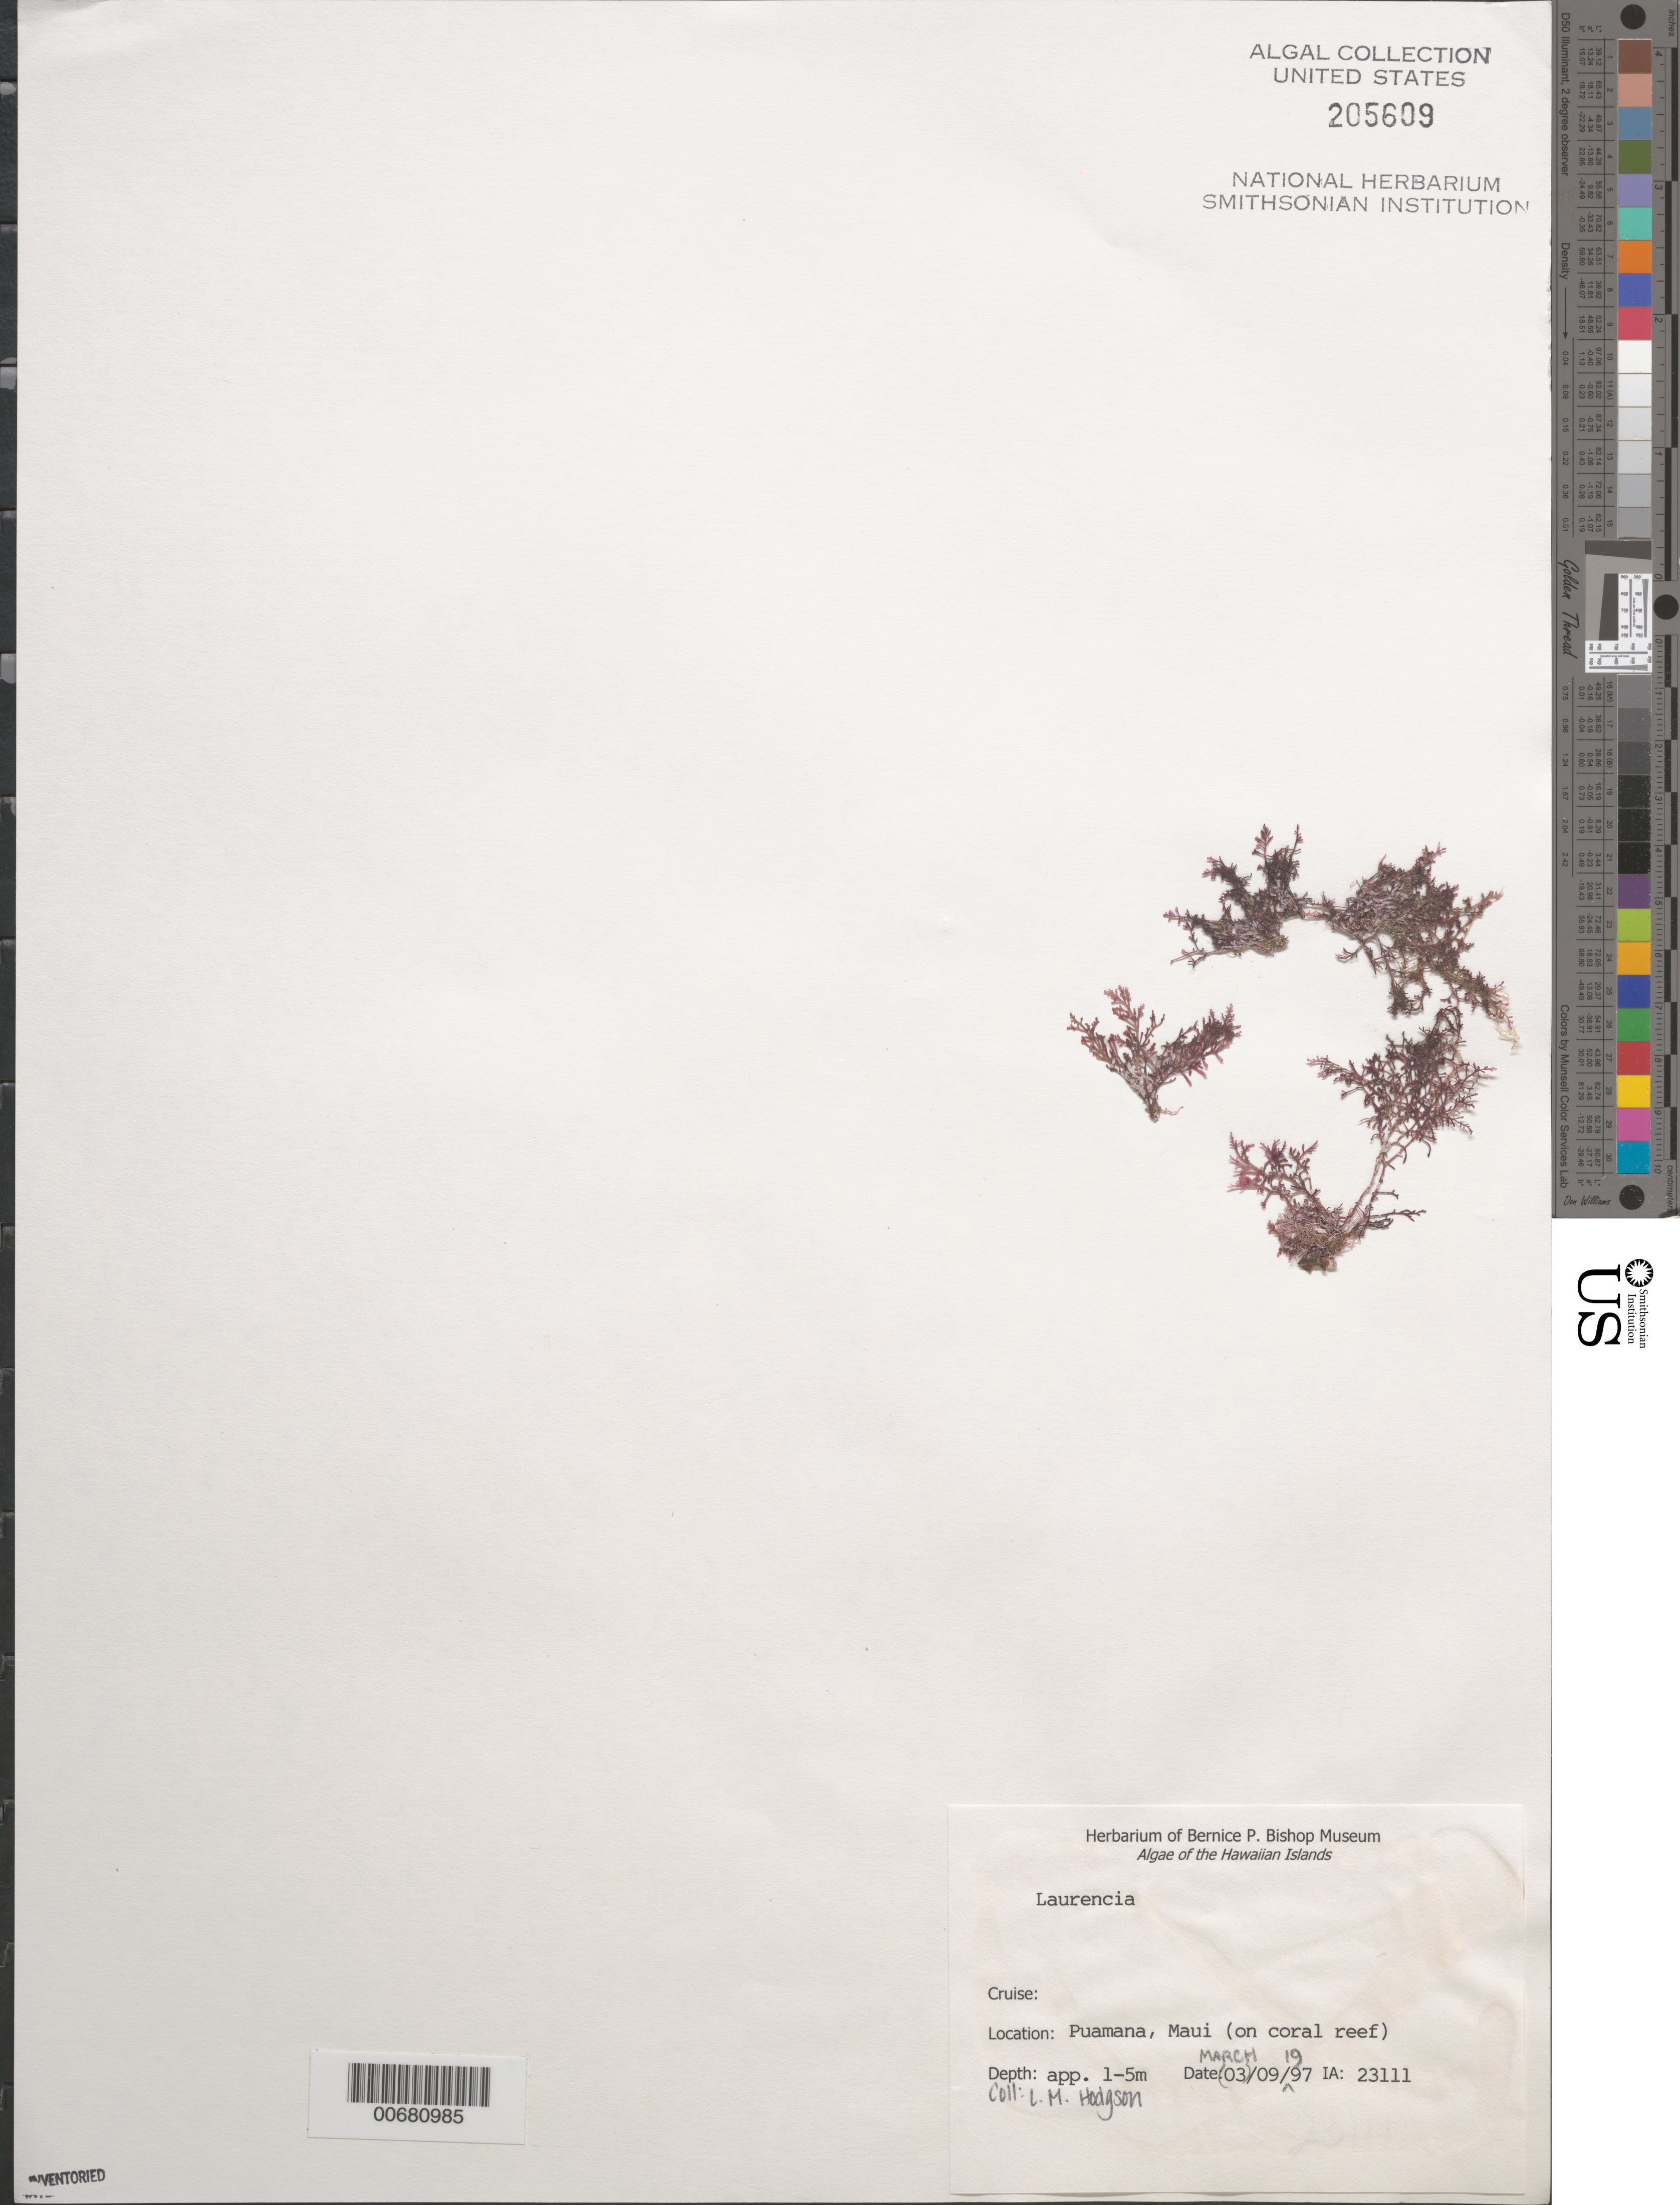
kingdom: Plantae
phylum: Rhodophyta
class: Florideophyceae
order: Ceramiales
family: Rhodomelaceae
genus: Laurencia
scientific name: Laurencia sp.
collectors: L. M. Hodgson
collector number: IAA 23111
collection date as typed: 09 Mar 1997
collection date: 1997-03-09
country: United States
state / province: Hawaii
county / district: Maui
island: Maui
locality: Puamana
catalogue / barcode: US 205609